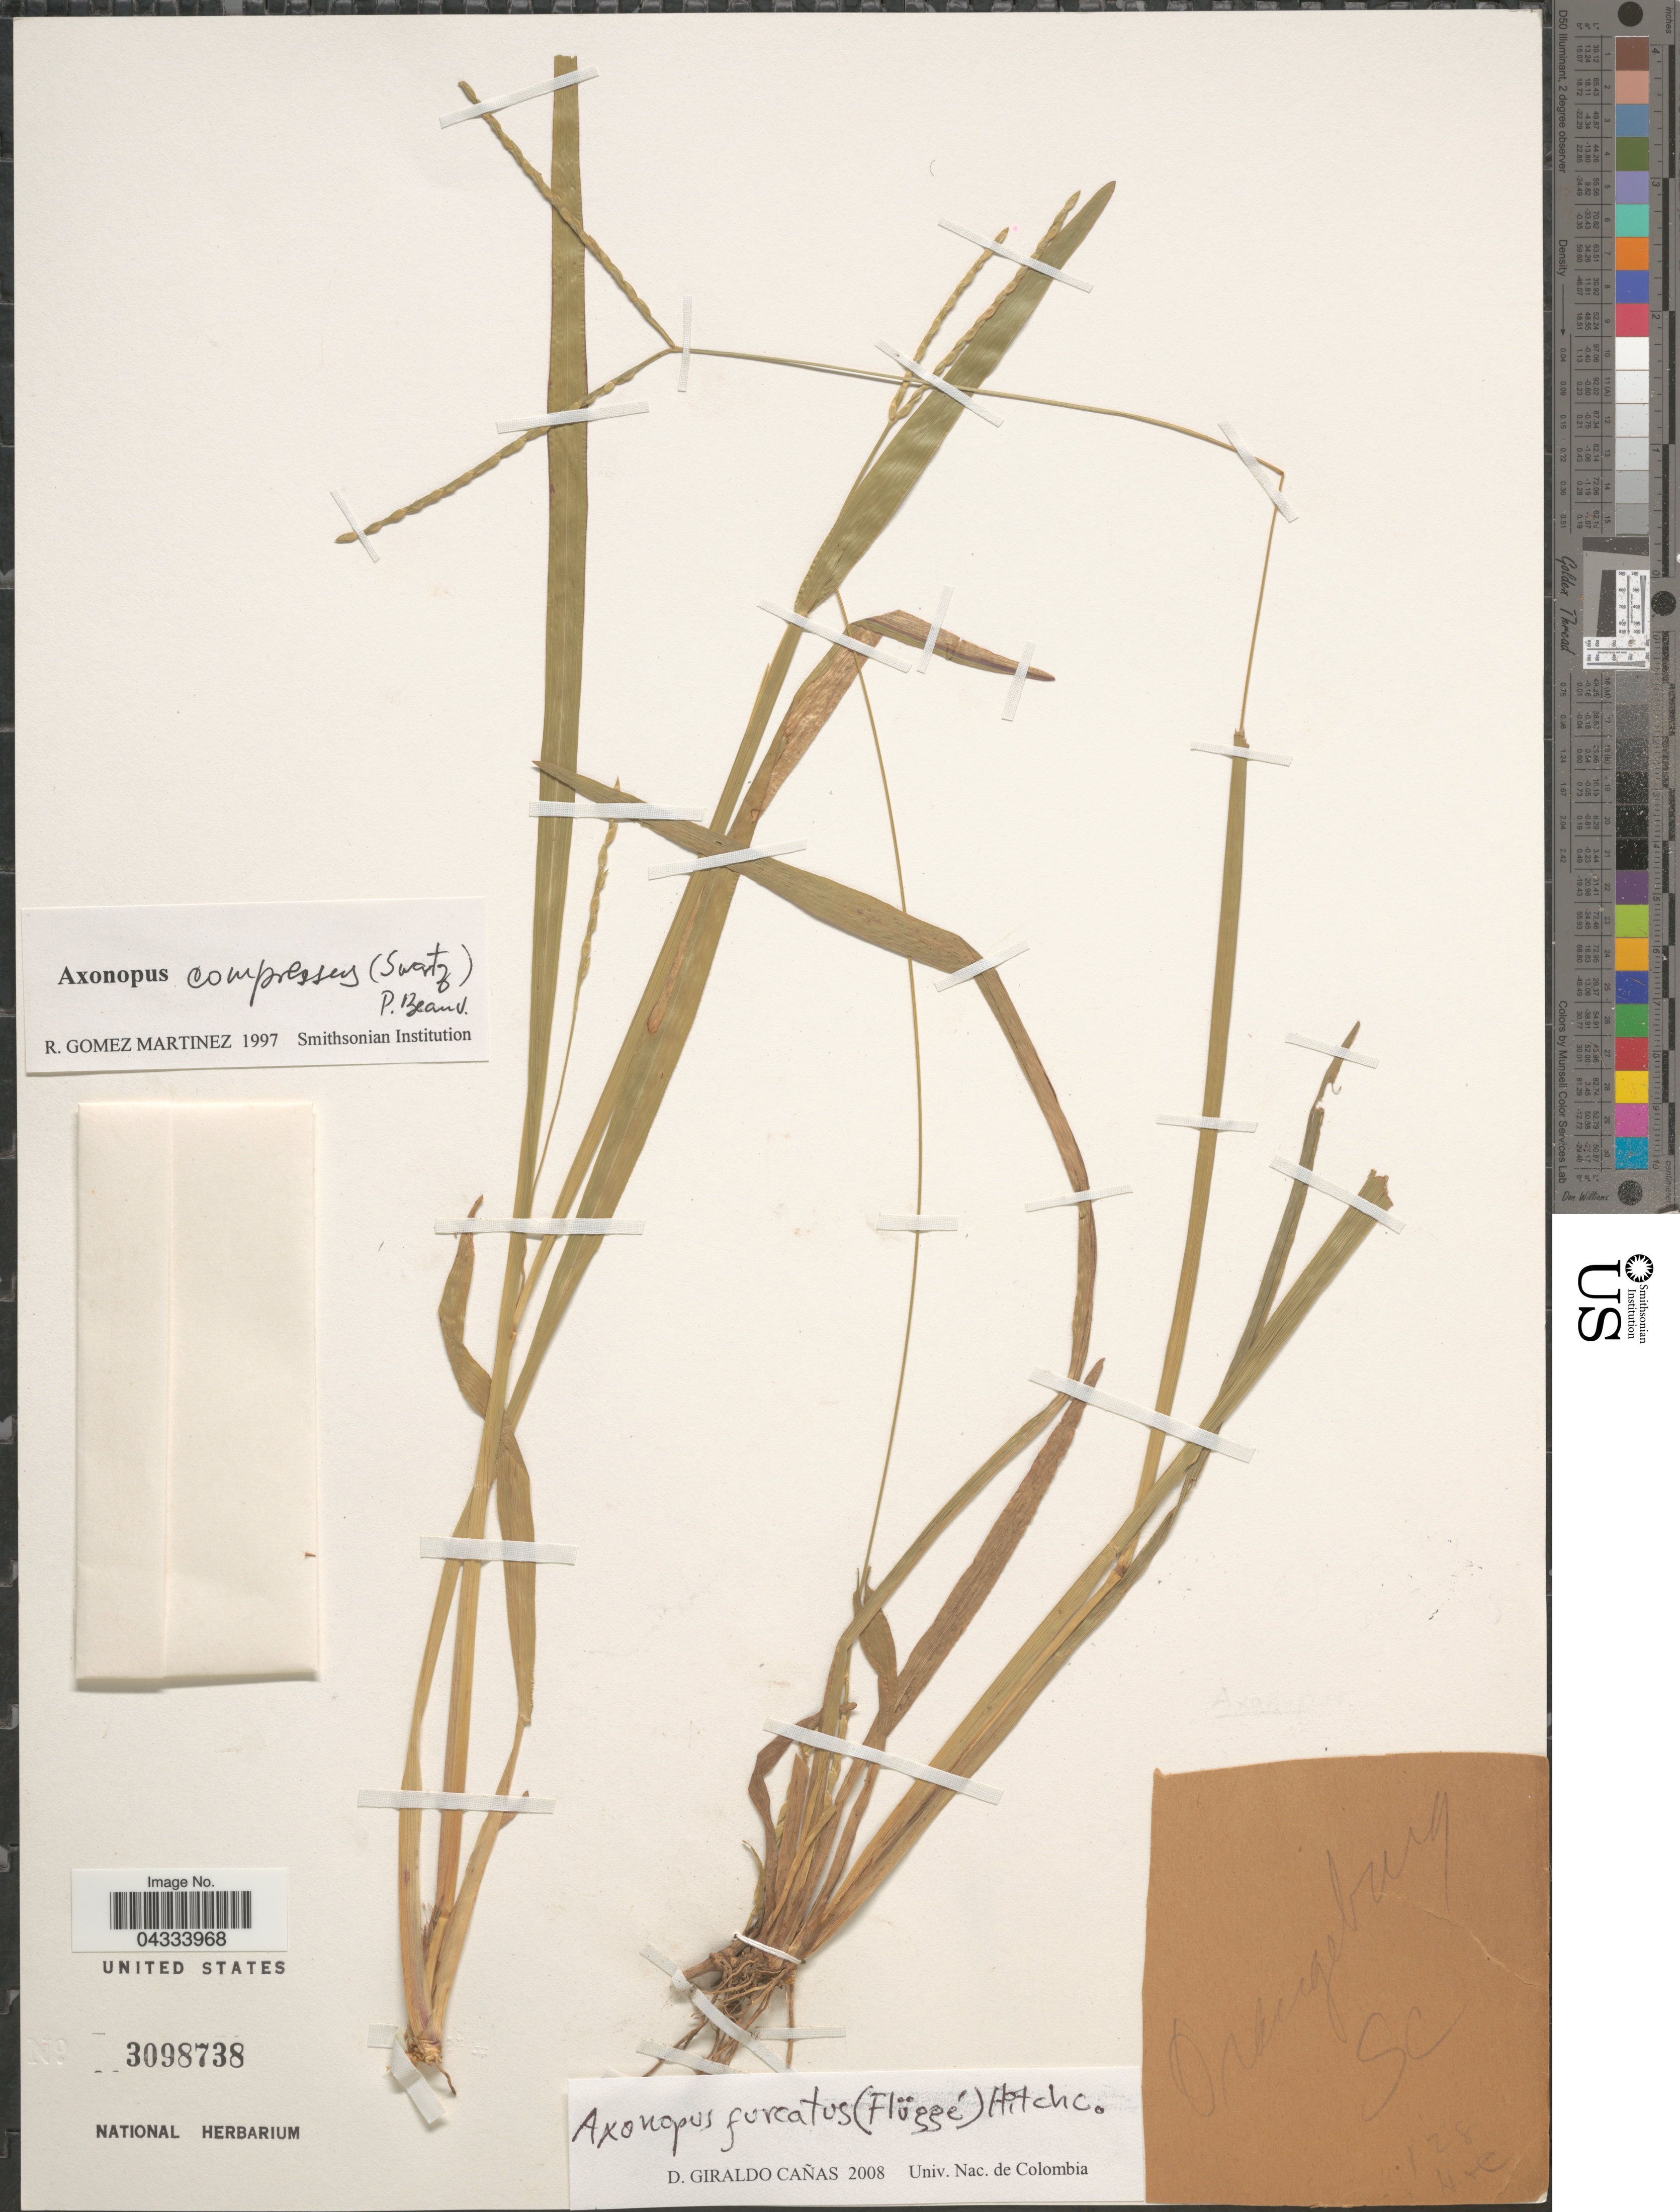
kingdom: Plantae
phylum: Tracheophyta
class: Liliopsida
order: Poales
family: Poaceae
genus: Axonopus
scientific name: Axonopus furcatus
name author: (Flüggé) Hitchc.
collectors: H. & C.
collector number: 128*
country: United States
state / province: South Carolina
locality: Orangeburg.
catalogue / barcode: US 3098738